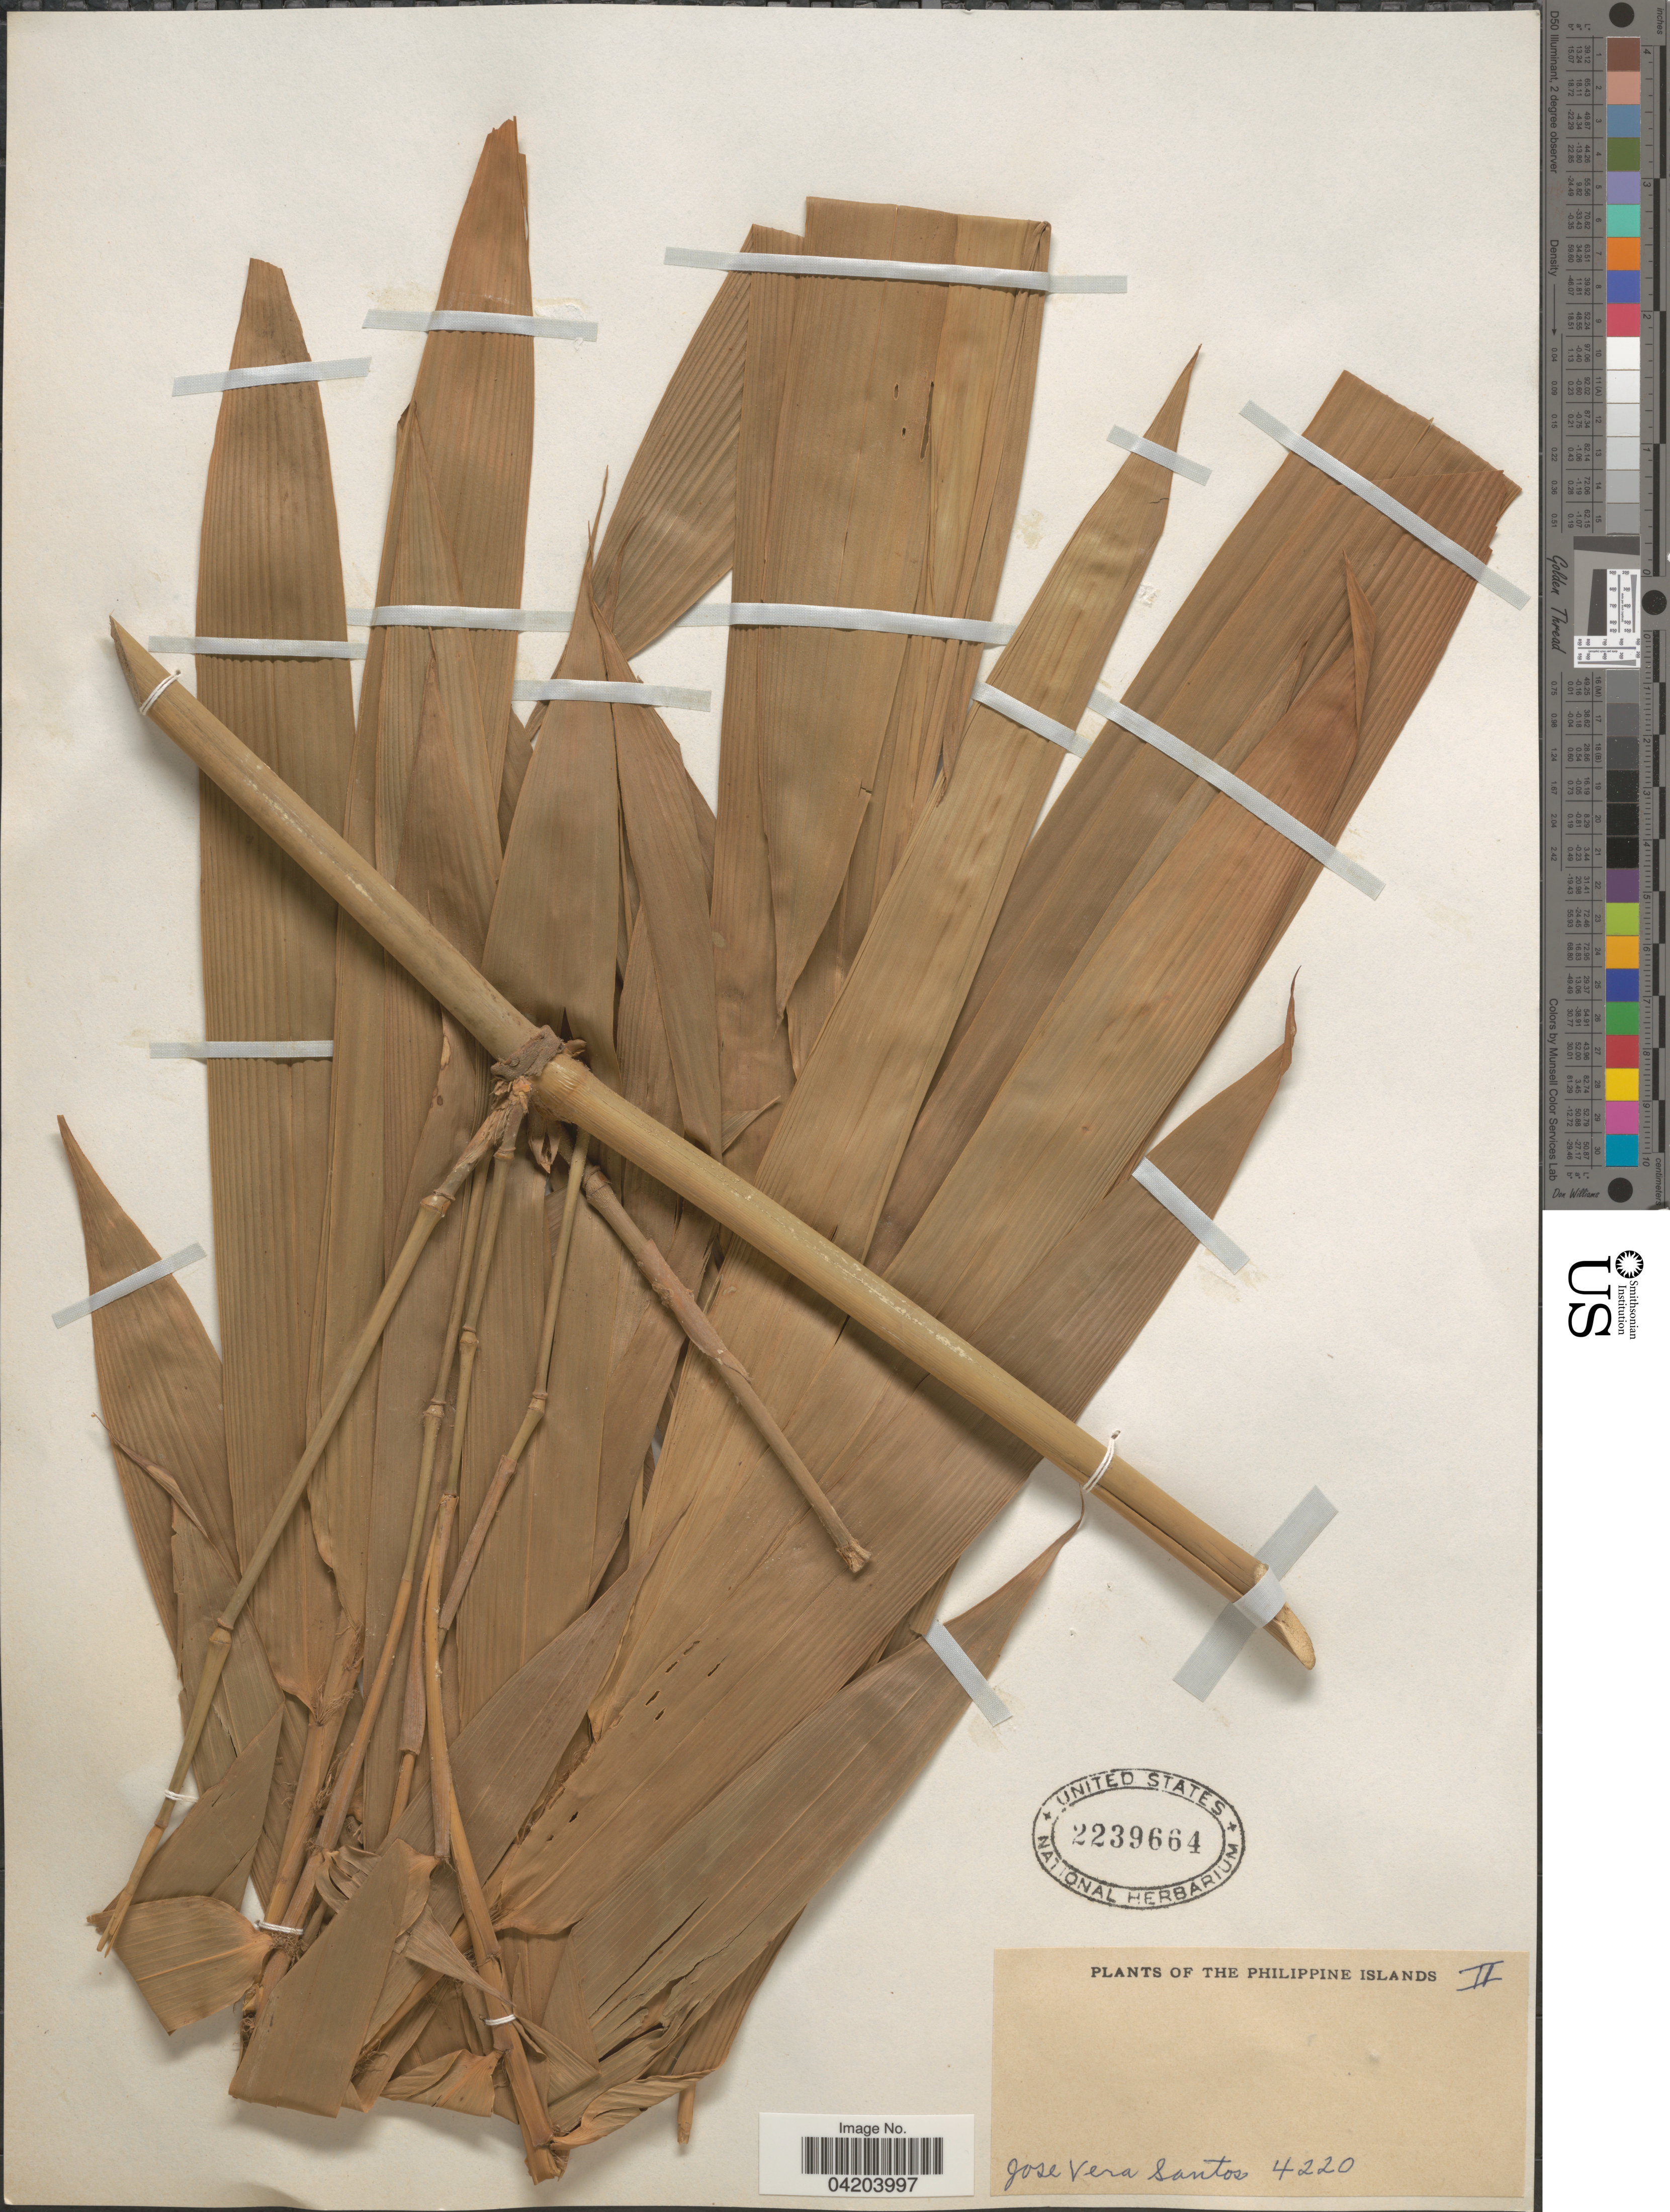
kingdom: Plantae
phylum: Tracheophyta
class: Liliopsida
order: Poales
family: Poaceae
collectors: J. Vera Santos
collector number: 4220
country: Philippines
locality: The Philippine Islands.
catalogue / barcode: US 2239664